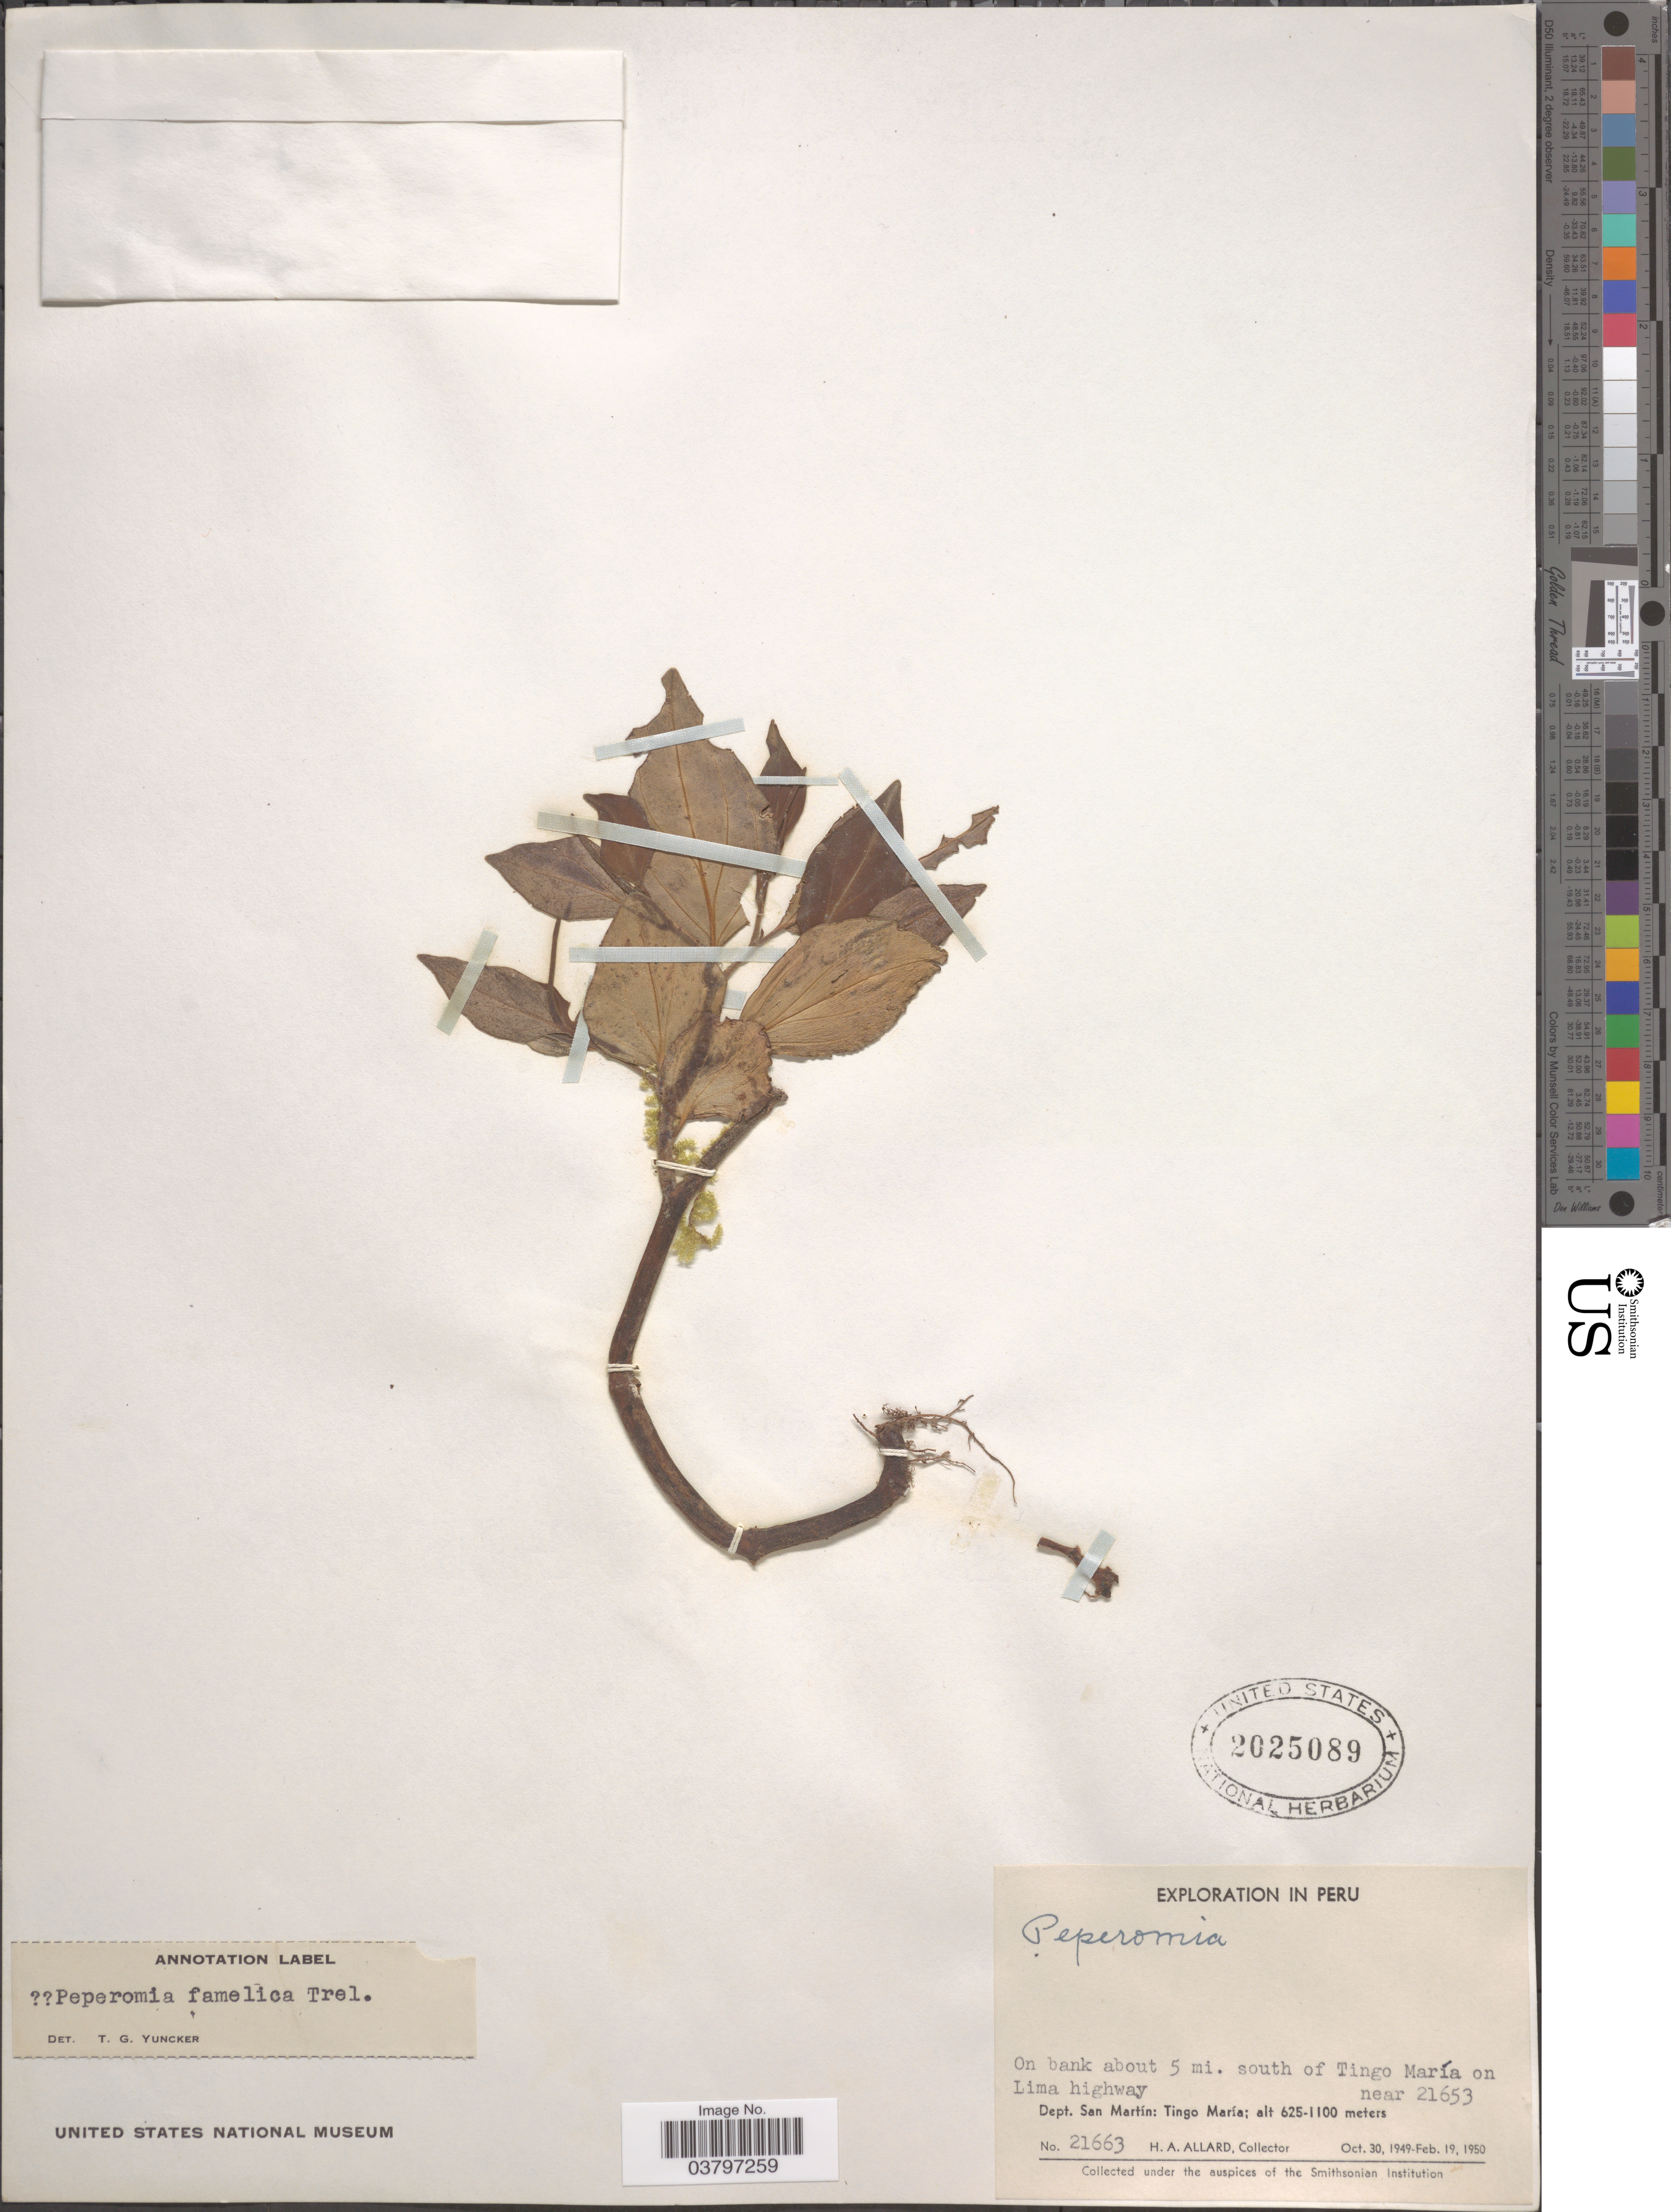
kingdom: Plantae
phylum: Tracheophyta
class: Magnoliopsida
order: Piperales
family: Piperaceae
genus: Peperomia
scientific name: Peperomia famelica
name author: Trel. in J.F. Macbr.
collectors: H. A. Allard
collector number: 21663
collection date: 1949-10-30/1950-02-19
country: Peru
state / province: San Martín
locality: On bank about 5 mi. south of Tingo María on Lima highway near 21653. Dept. San Martín: Tingo María.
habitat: on bank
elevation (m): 625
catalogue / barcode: US 2025089